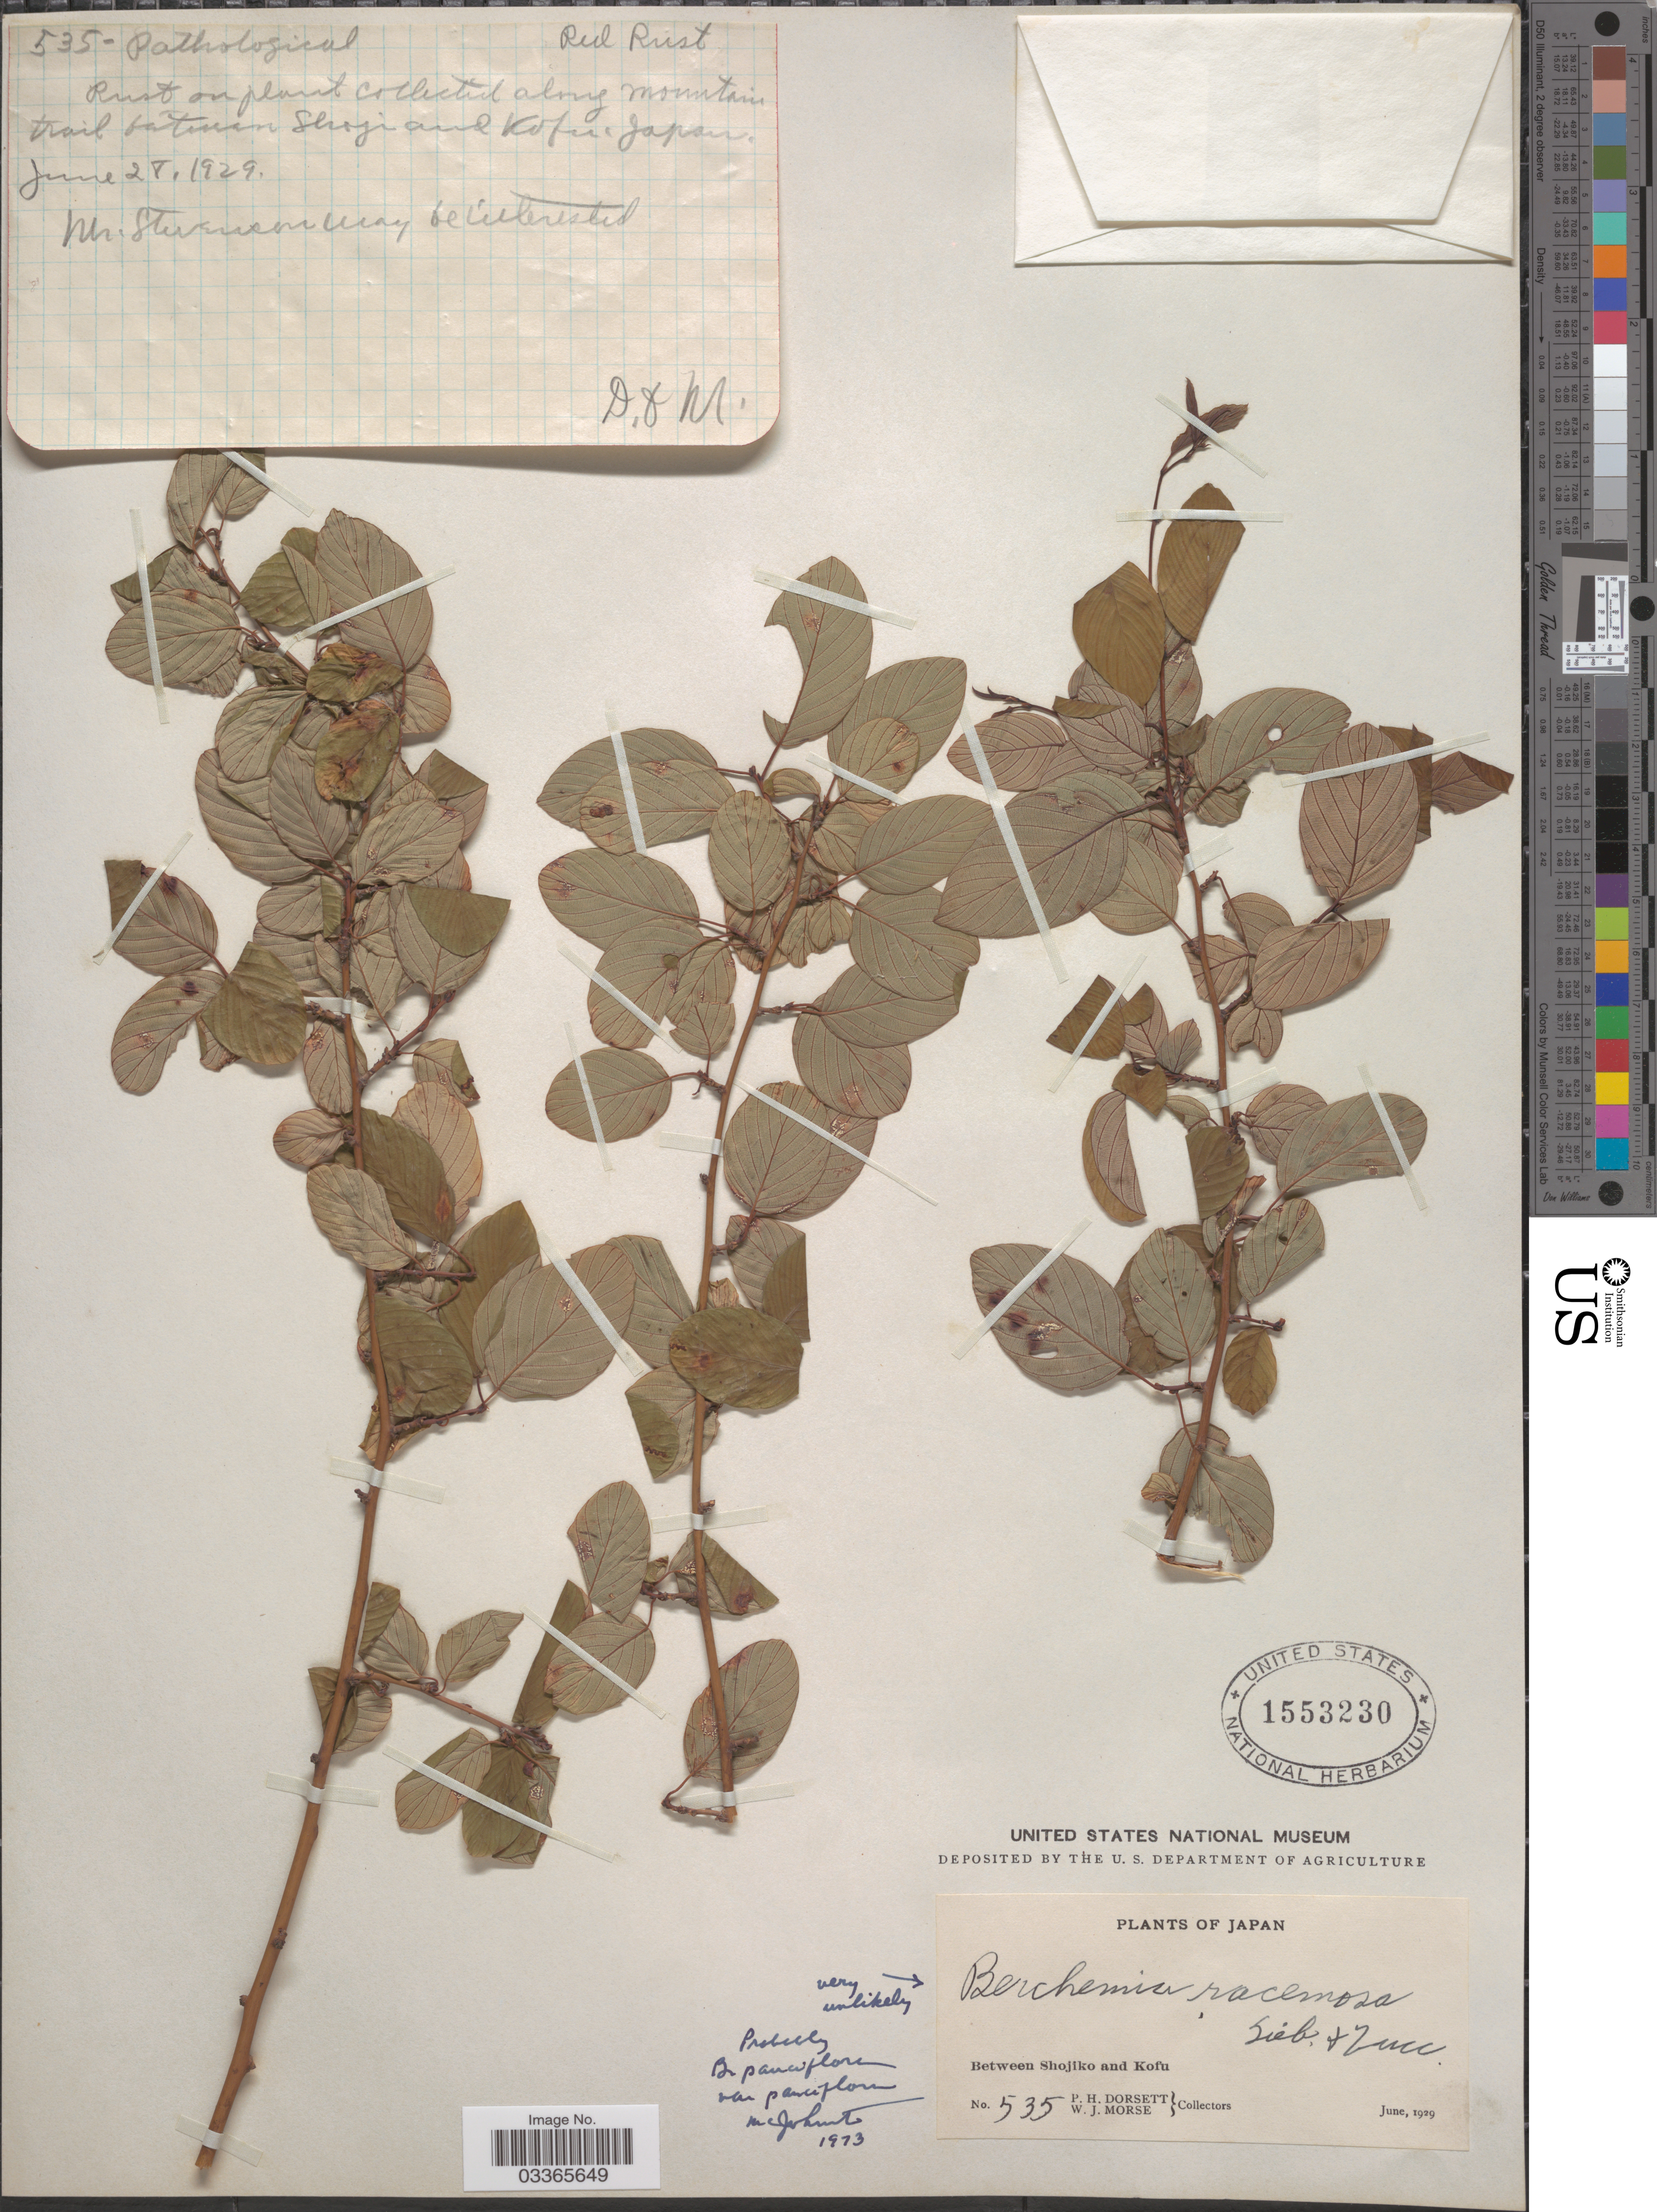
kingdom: Plantae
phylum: Tracheophyta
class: Magnoliopsida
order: Rosales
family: Rhamnaceae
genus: Berchemia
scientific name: Berchemia pauciflora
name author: Maxim.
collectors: P. H. Dorsett & W. J. Morse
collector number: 535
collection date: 1929-06-28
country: Japan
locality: Between Shojiko and Kofu, along mountain trail between Shoji and Kofu.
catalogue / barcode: US 1553230